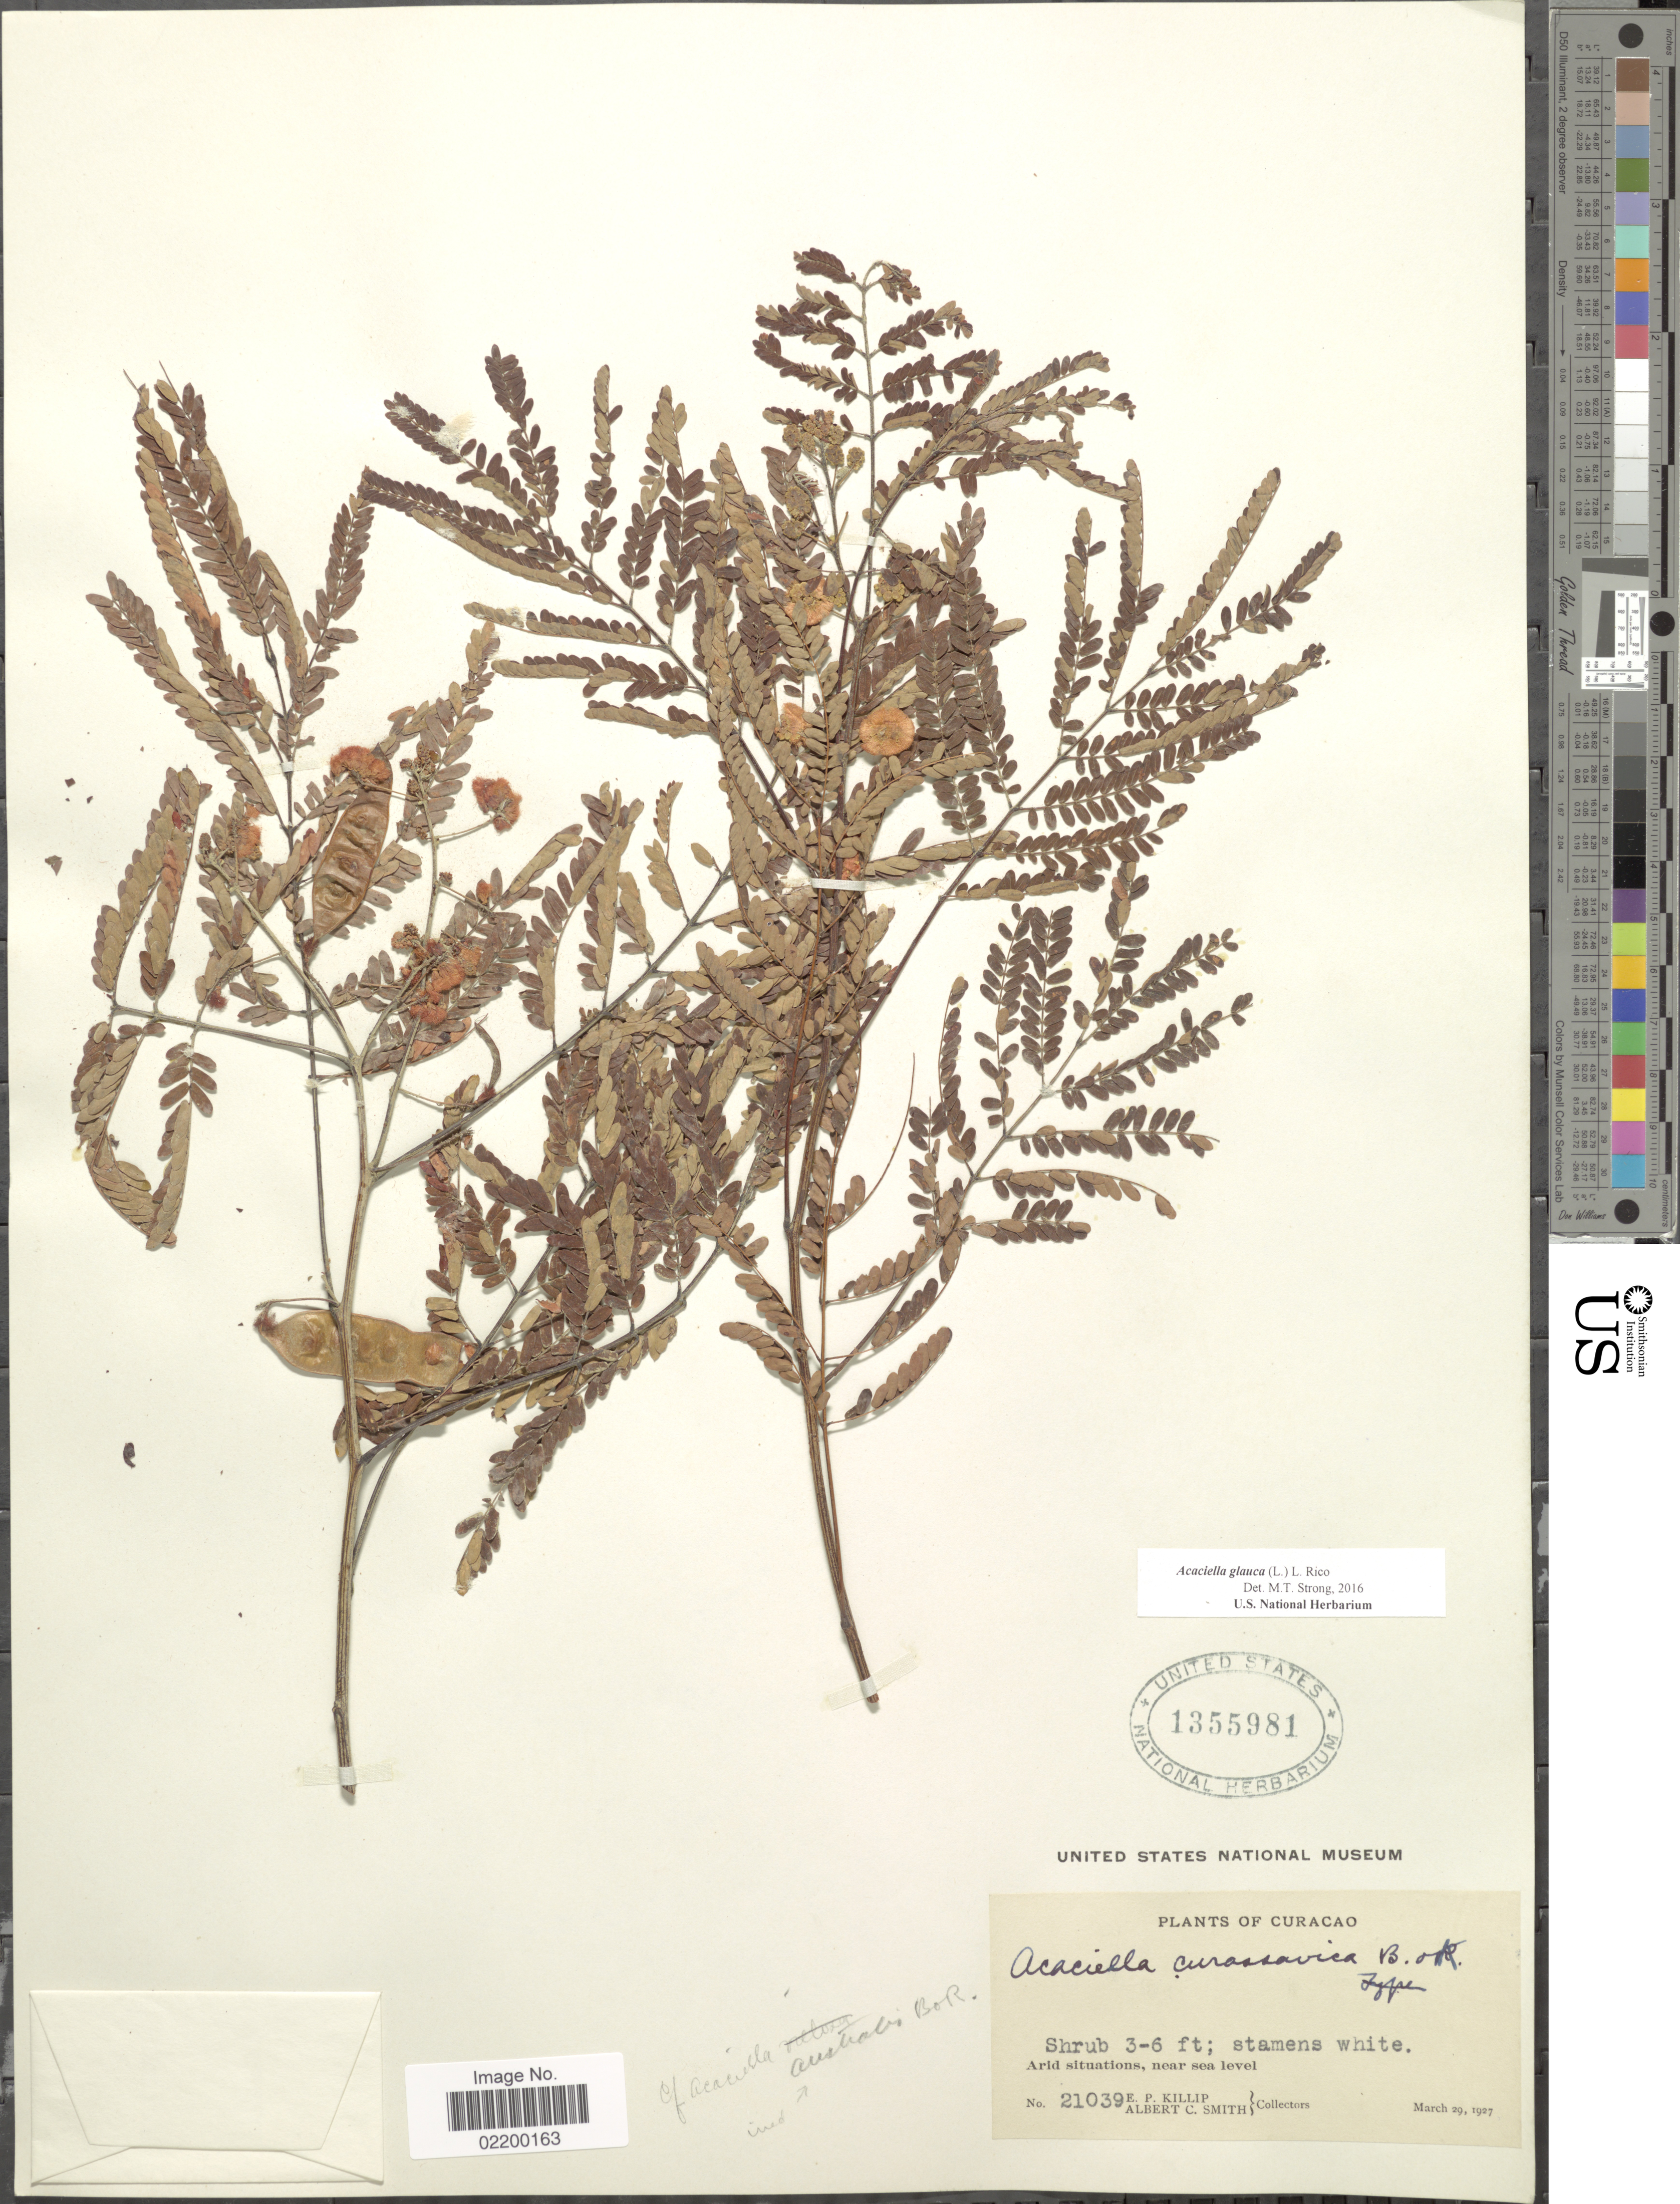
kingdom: Plantae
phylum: Tracheophyta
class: Magnoliopsida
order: Fabales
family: Fabaceae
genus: Acaciella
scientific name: Acaciella glauca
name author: (L.) L. Rico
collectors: E. P. Killip & A. C. Smith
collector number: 21039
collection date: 1927-03-29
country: Curaçao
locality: Curacao, Arid situations.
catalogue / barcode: US 1355981